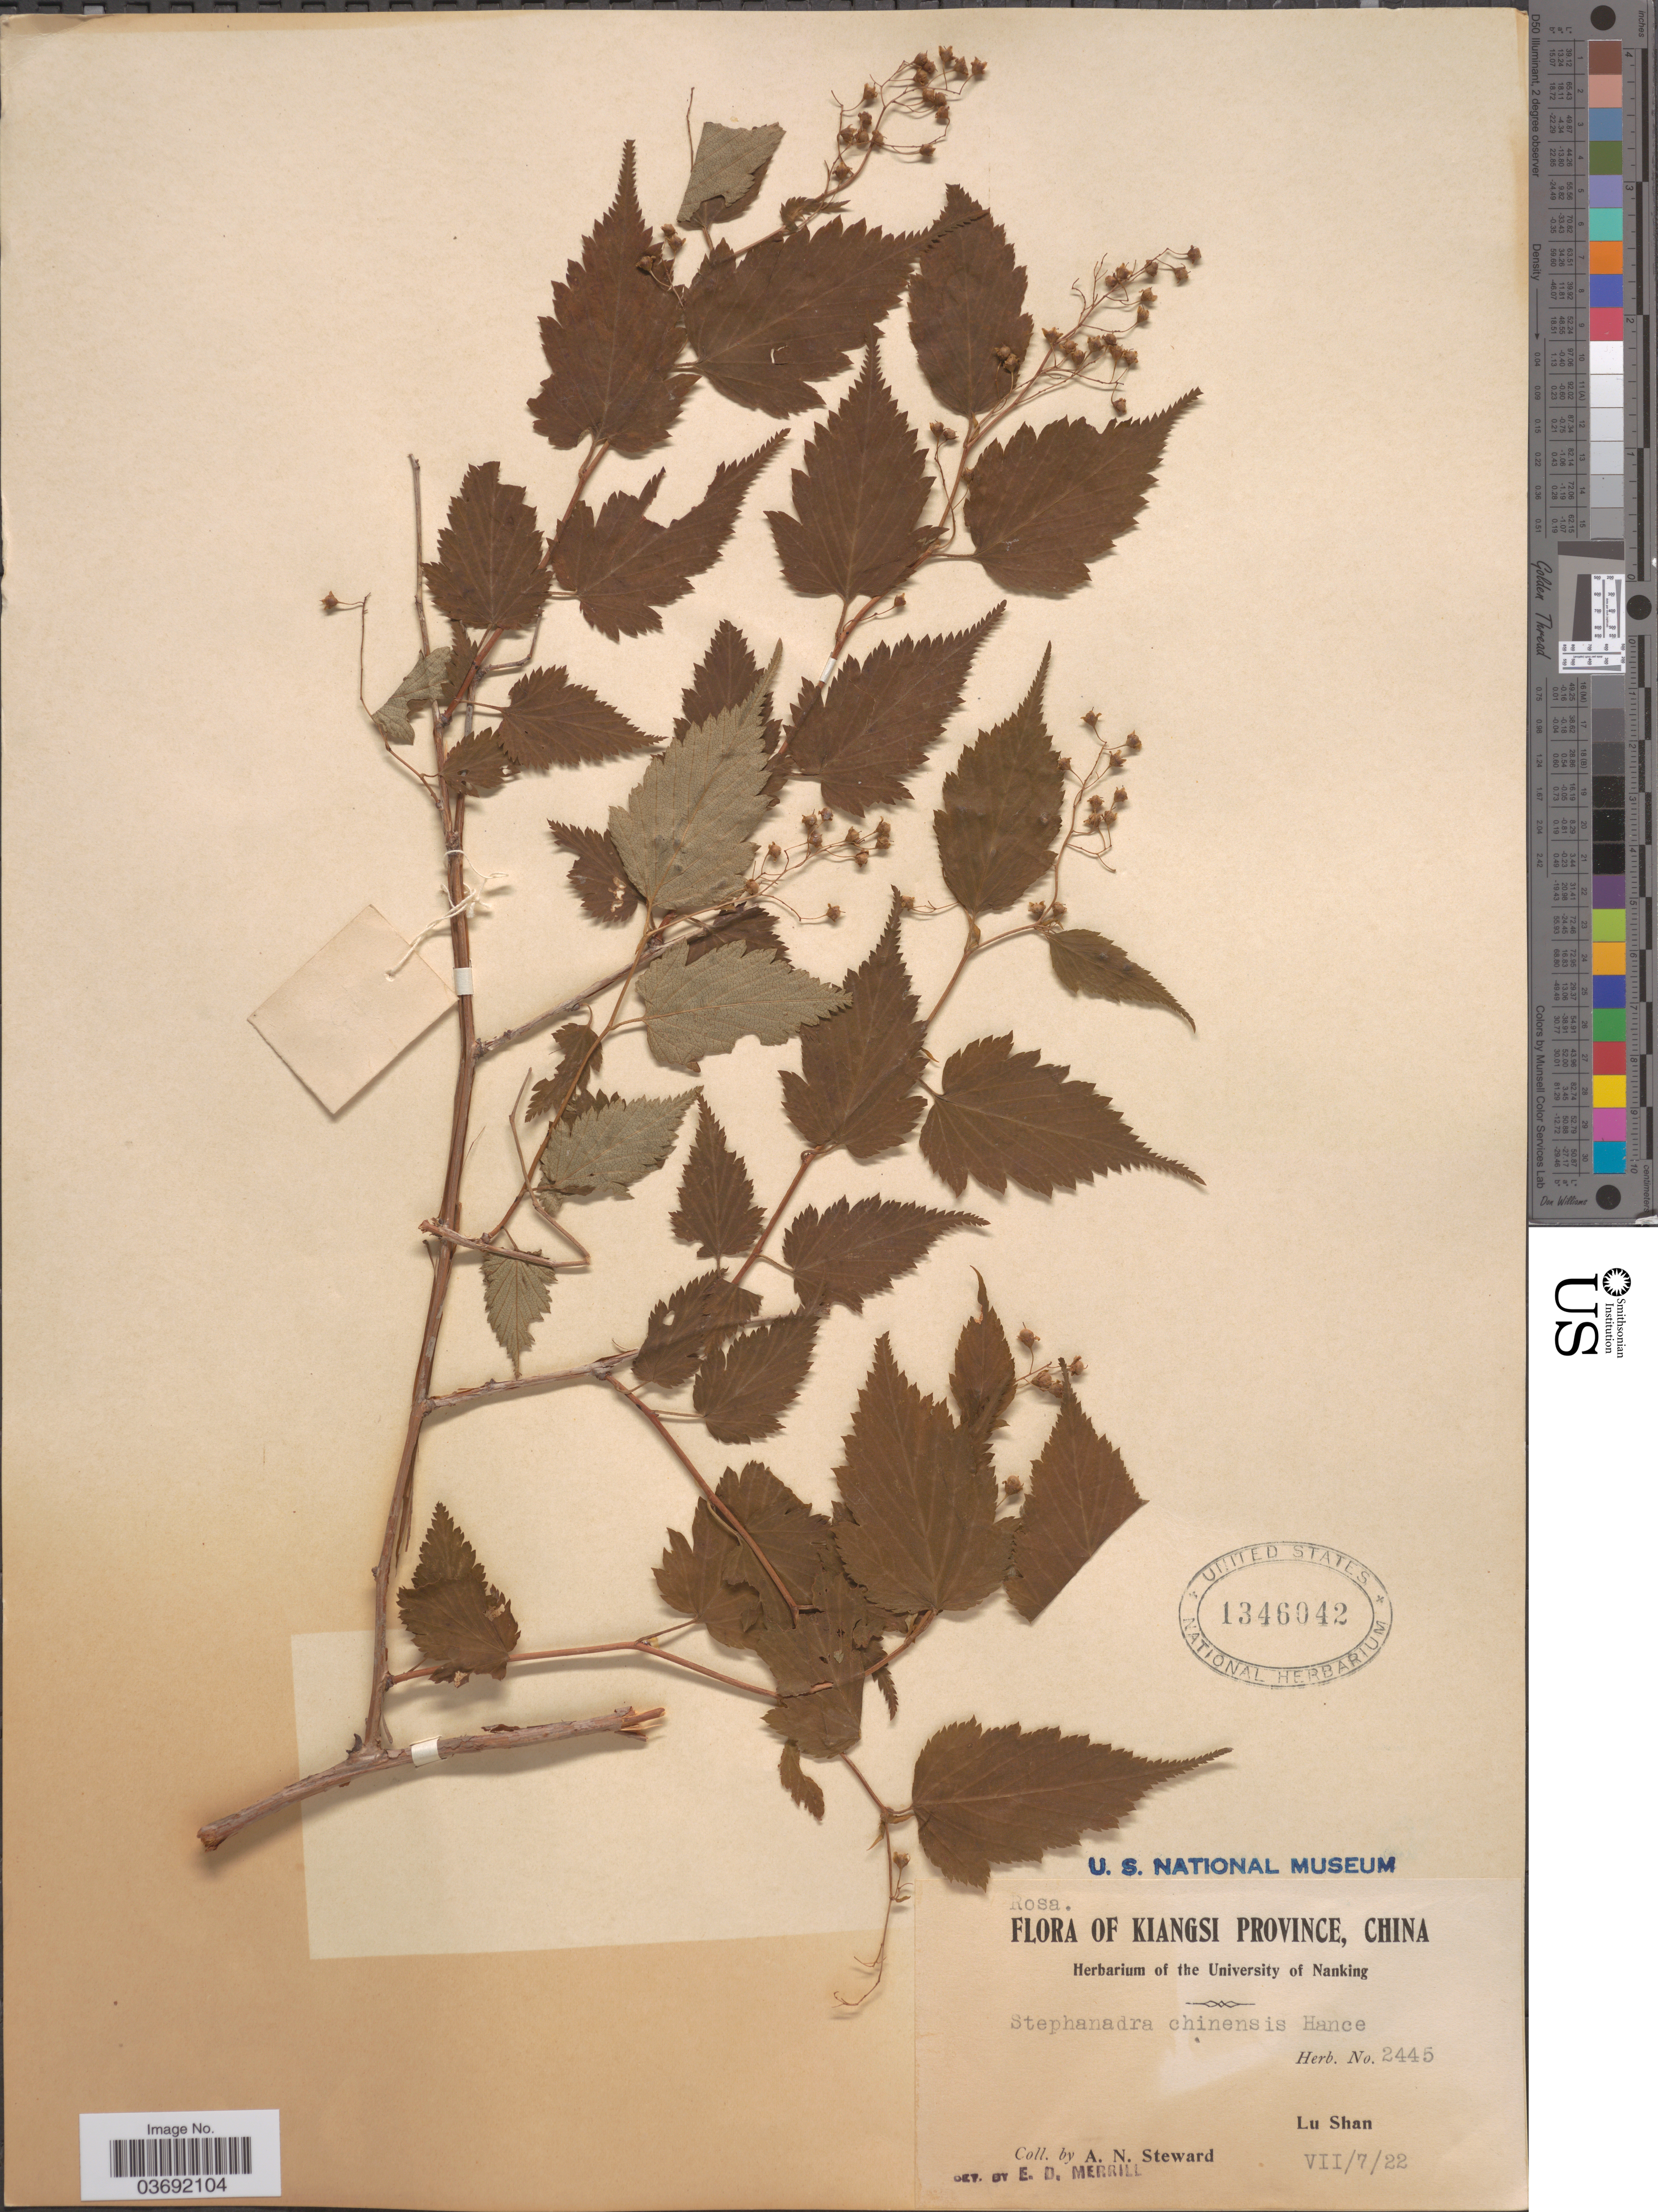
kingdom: Plantae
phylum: Tracheophyta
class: Magnoliopsida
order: Rosales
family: Rosaceae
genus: Neillia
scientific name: Neillia hanceana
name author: (Kuntze) S.H. Oh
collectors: A. N. Steward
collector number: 2445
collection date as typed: Transcribed d/m/y: 7/7/22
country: China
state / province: Jiangxi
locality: Kiangsi Province. Lu Shan.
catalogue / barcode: US 1346042